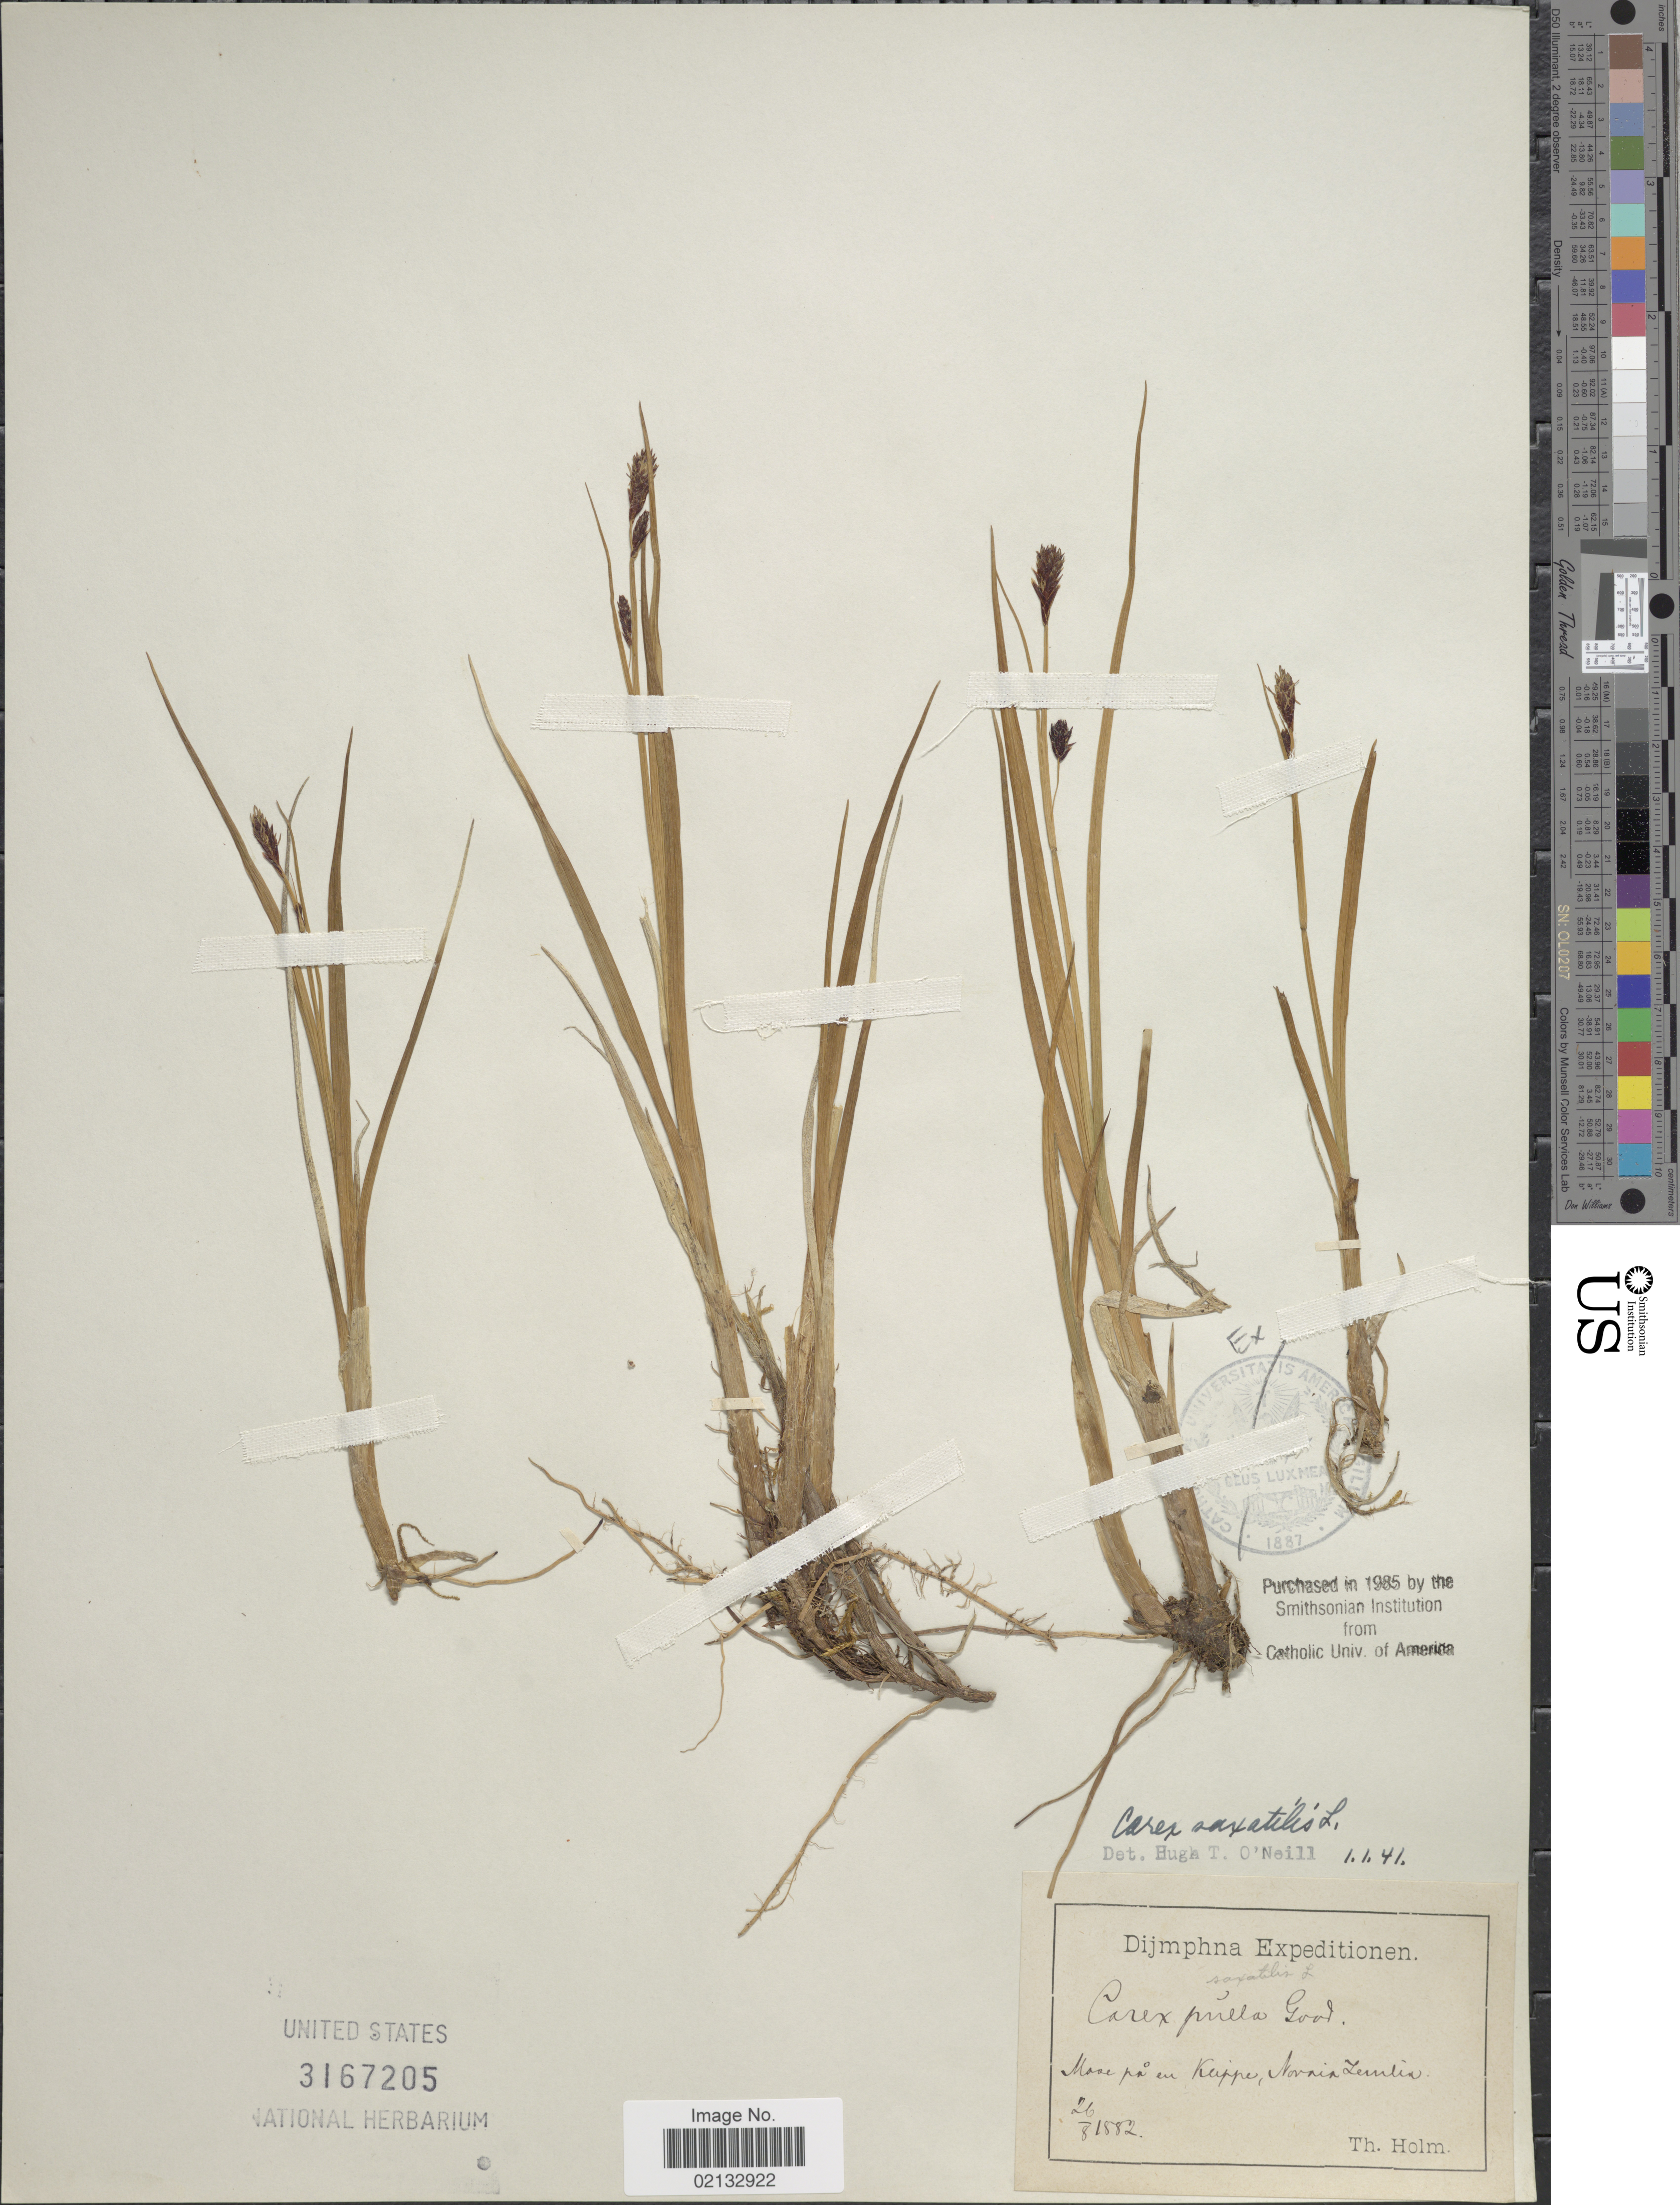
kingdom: Plantae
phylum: Tracheophyta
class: Liliopsida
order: Poales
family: Cyperaceae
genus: Carex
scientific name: Carex saxatilis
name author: L.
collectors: T. Holm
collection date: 1882-08-26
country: Russian Federation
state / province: Arkhangelsk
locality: Dijmphna. Mose pa en Kappe, Novaia Zernlia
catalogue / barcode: US 3167205